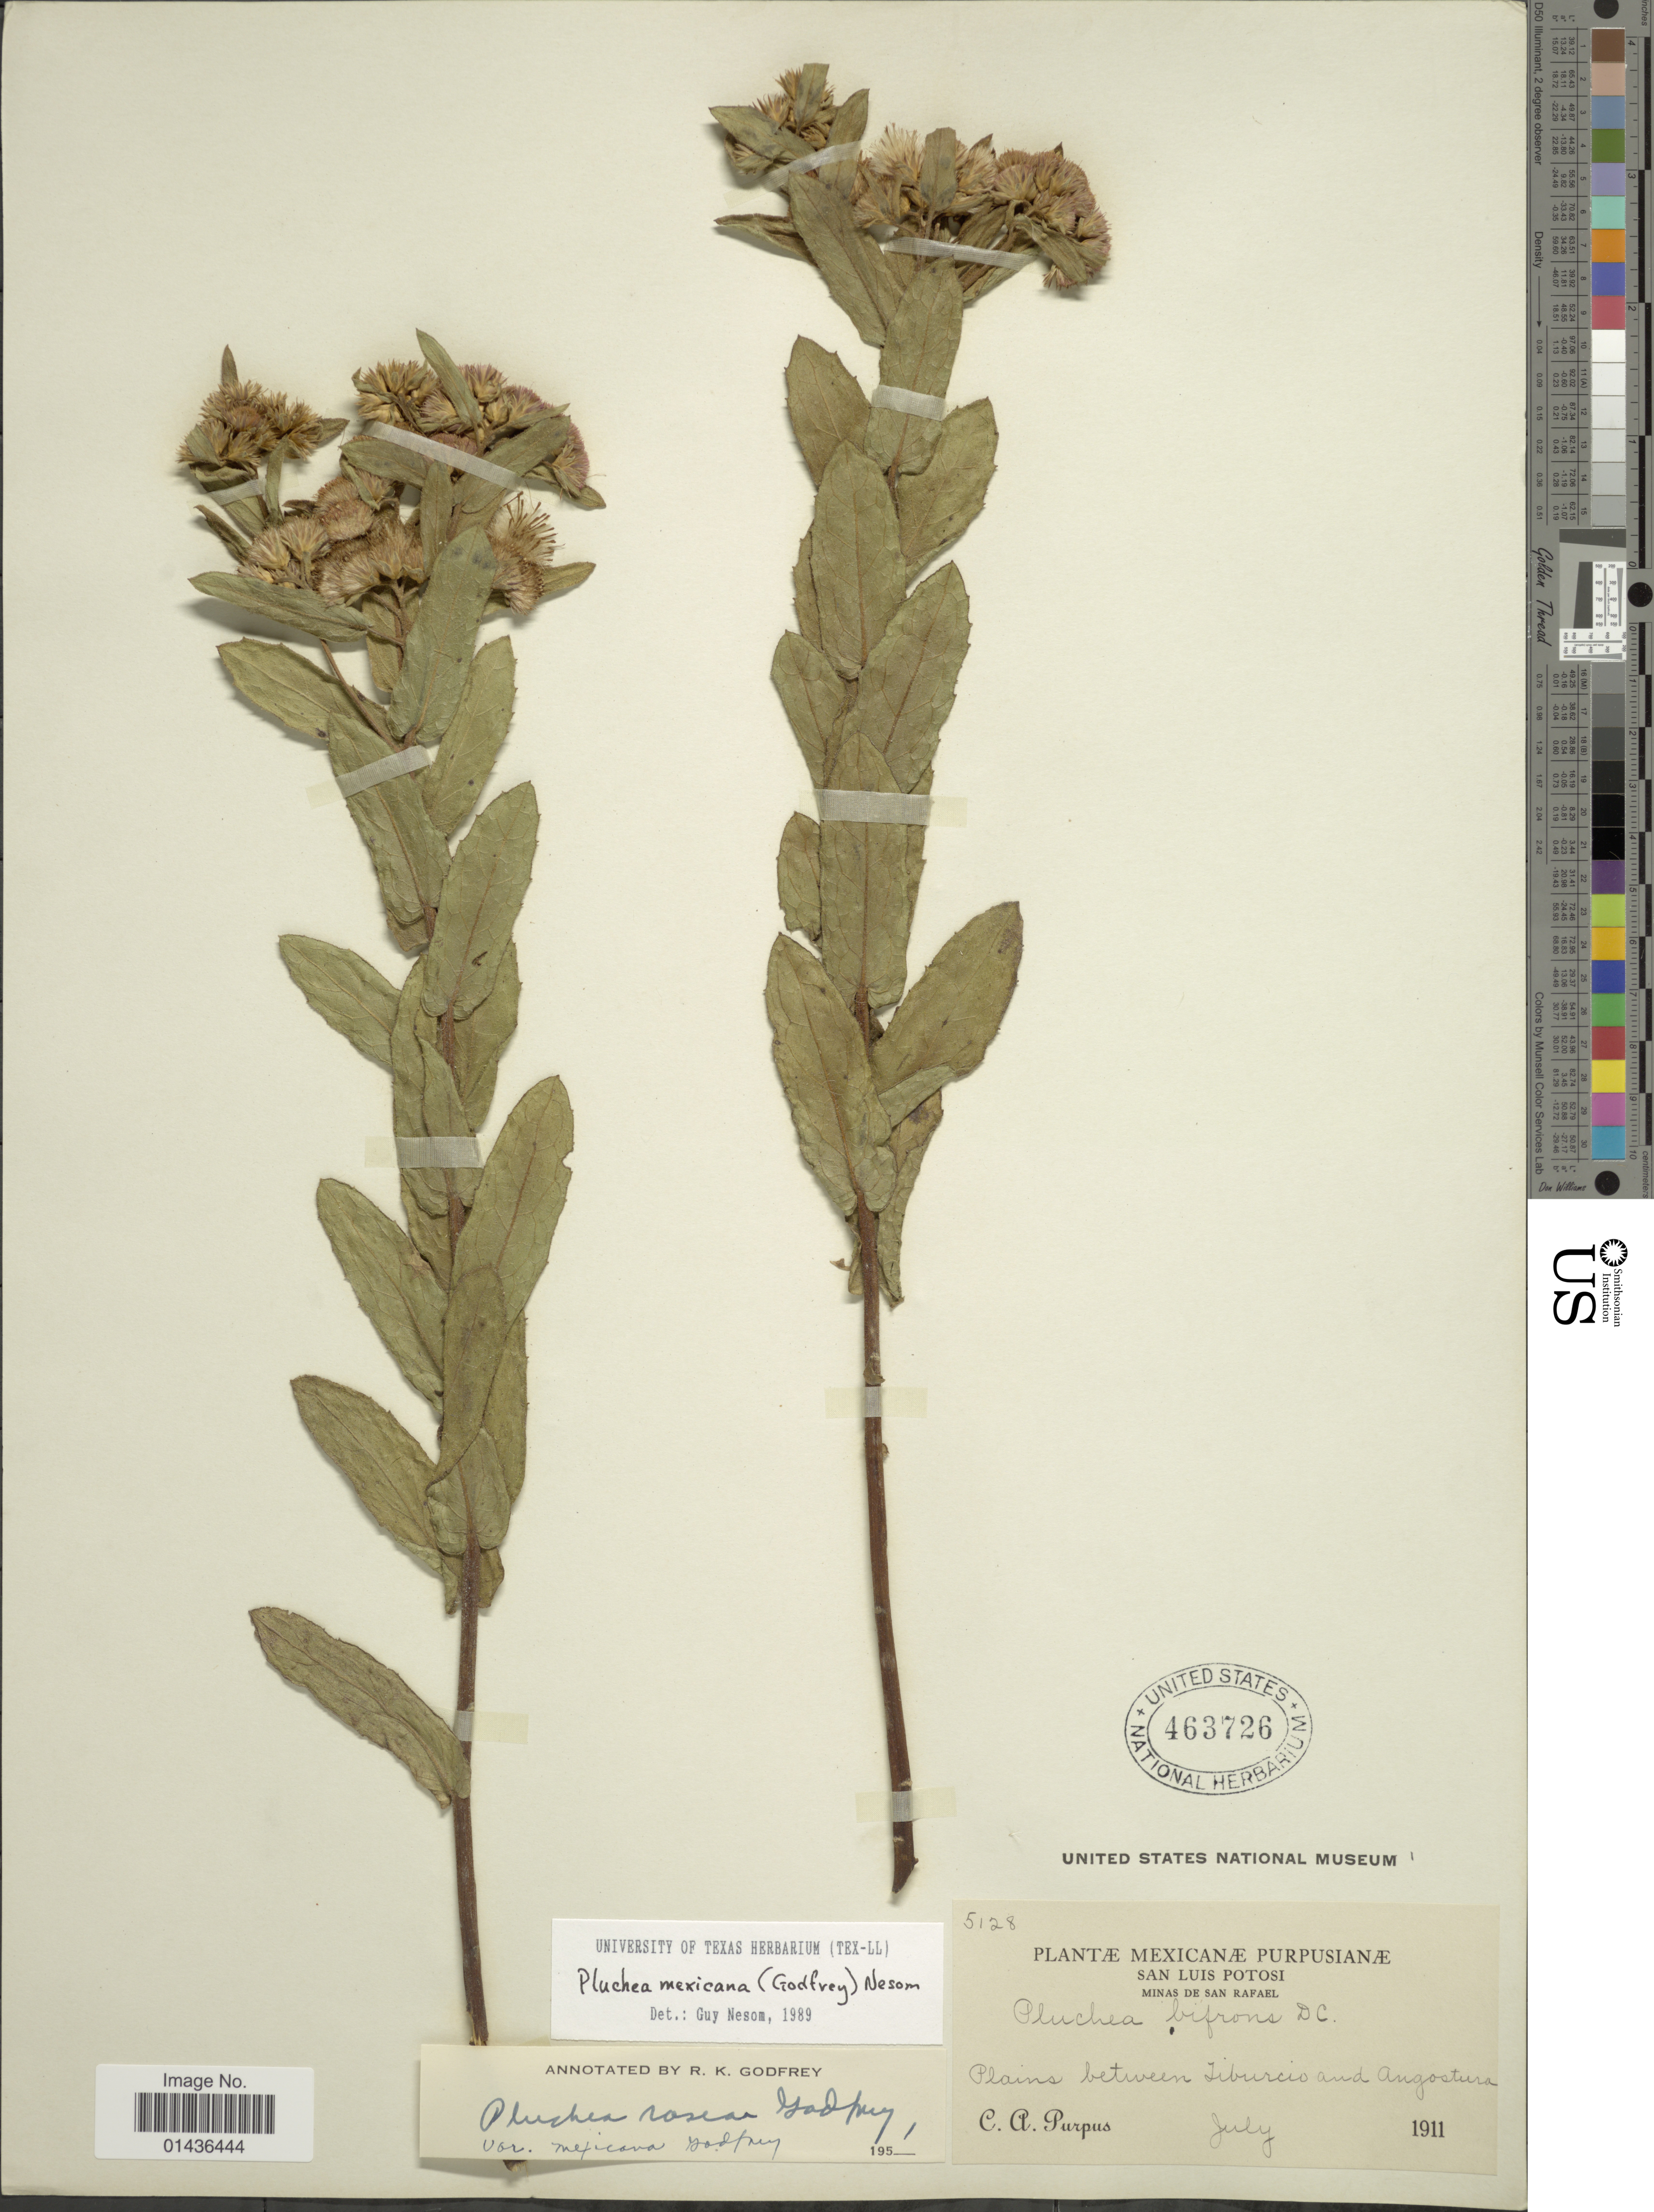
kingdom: Plantae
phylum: Tracheophyta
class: Magnoliopsida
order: Asterales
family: Asteraceae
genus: Pluchea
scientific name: Pluchea mexicana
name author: (R.K. Godfrey) G.L. Nesom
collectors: C. A. Purpus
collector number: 5128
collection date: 1911-07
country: Mexico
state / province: San Luis Potosí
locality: Minas de San Rafael, plains between Tiburcio and Augostura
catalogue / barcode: US 463726